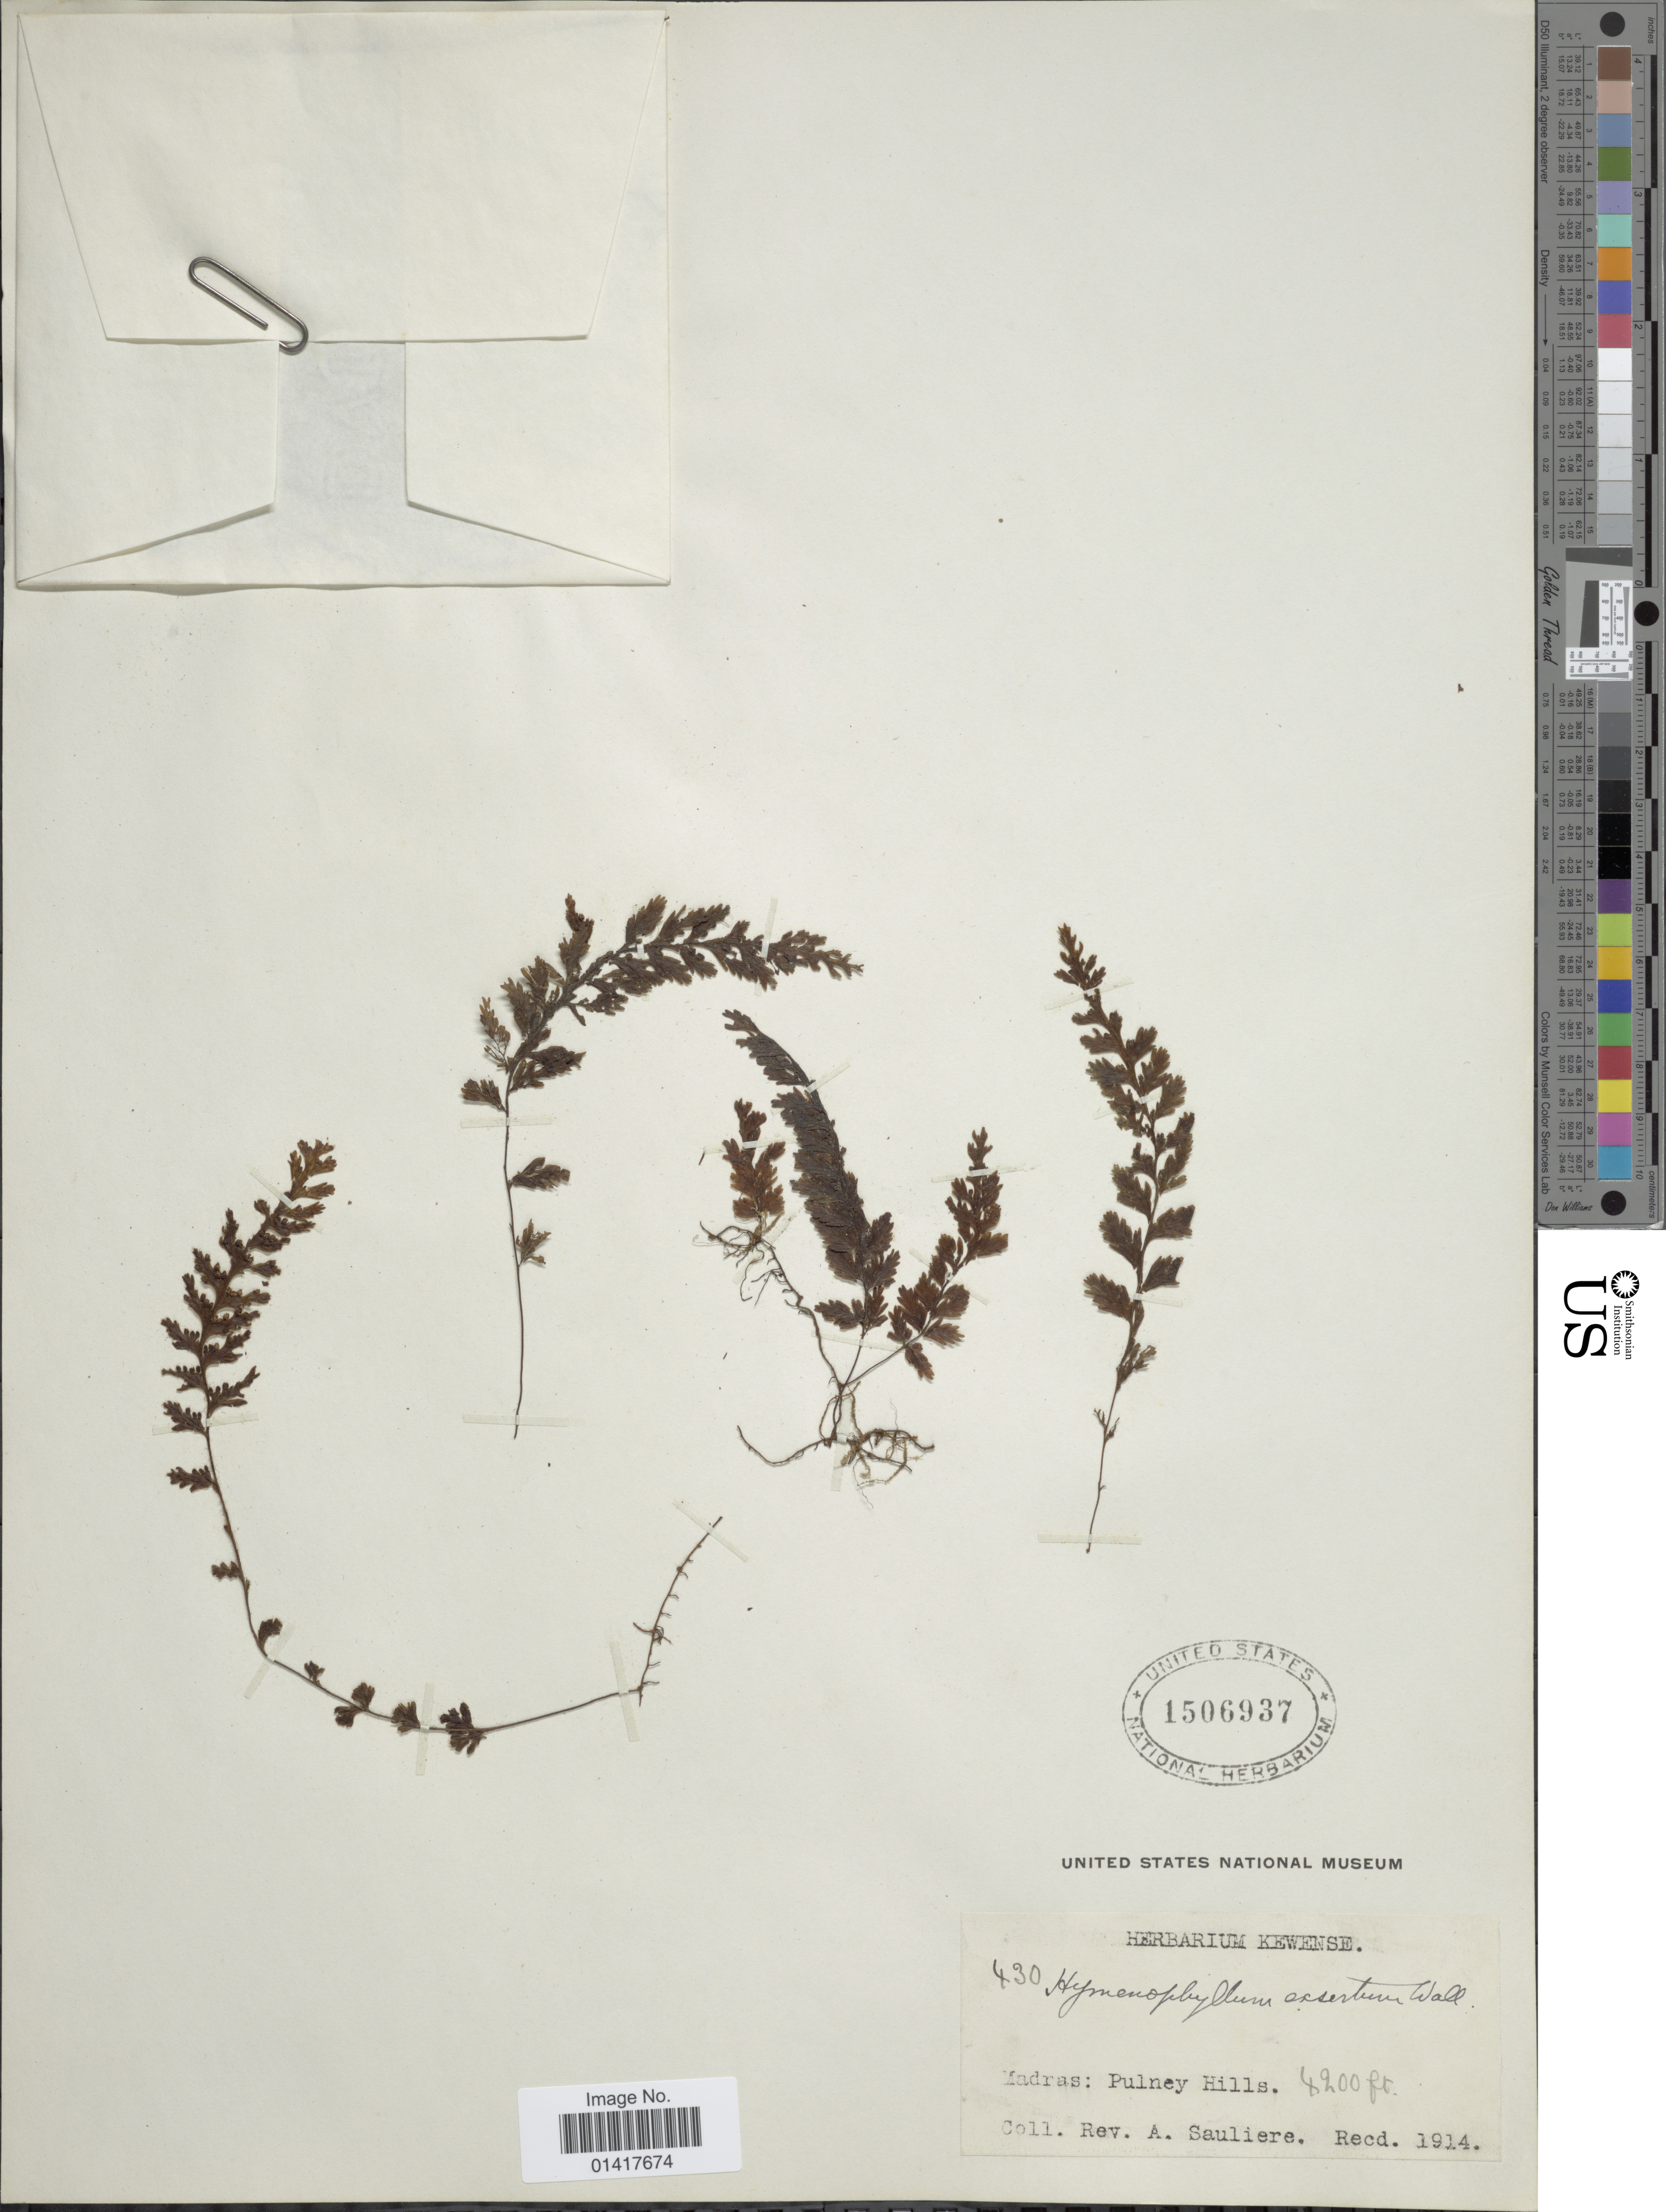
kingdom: Plantae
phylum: Tracheophyta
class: Polypodiopsida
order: Hymenophyllales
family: Hymenophyllaceae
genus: Hymenophyllum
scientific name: Hymenophyllum exsertum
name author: Wall. ex Hook.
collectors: A. Sauliere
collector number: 430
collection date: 1914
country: India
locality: Madras: Pulney Hills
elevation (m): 250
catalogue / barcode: US 1506937